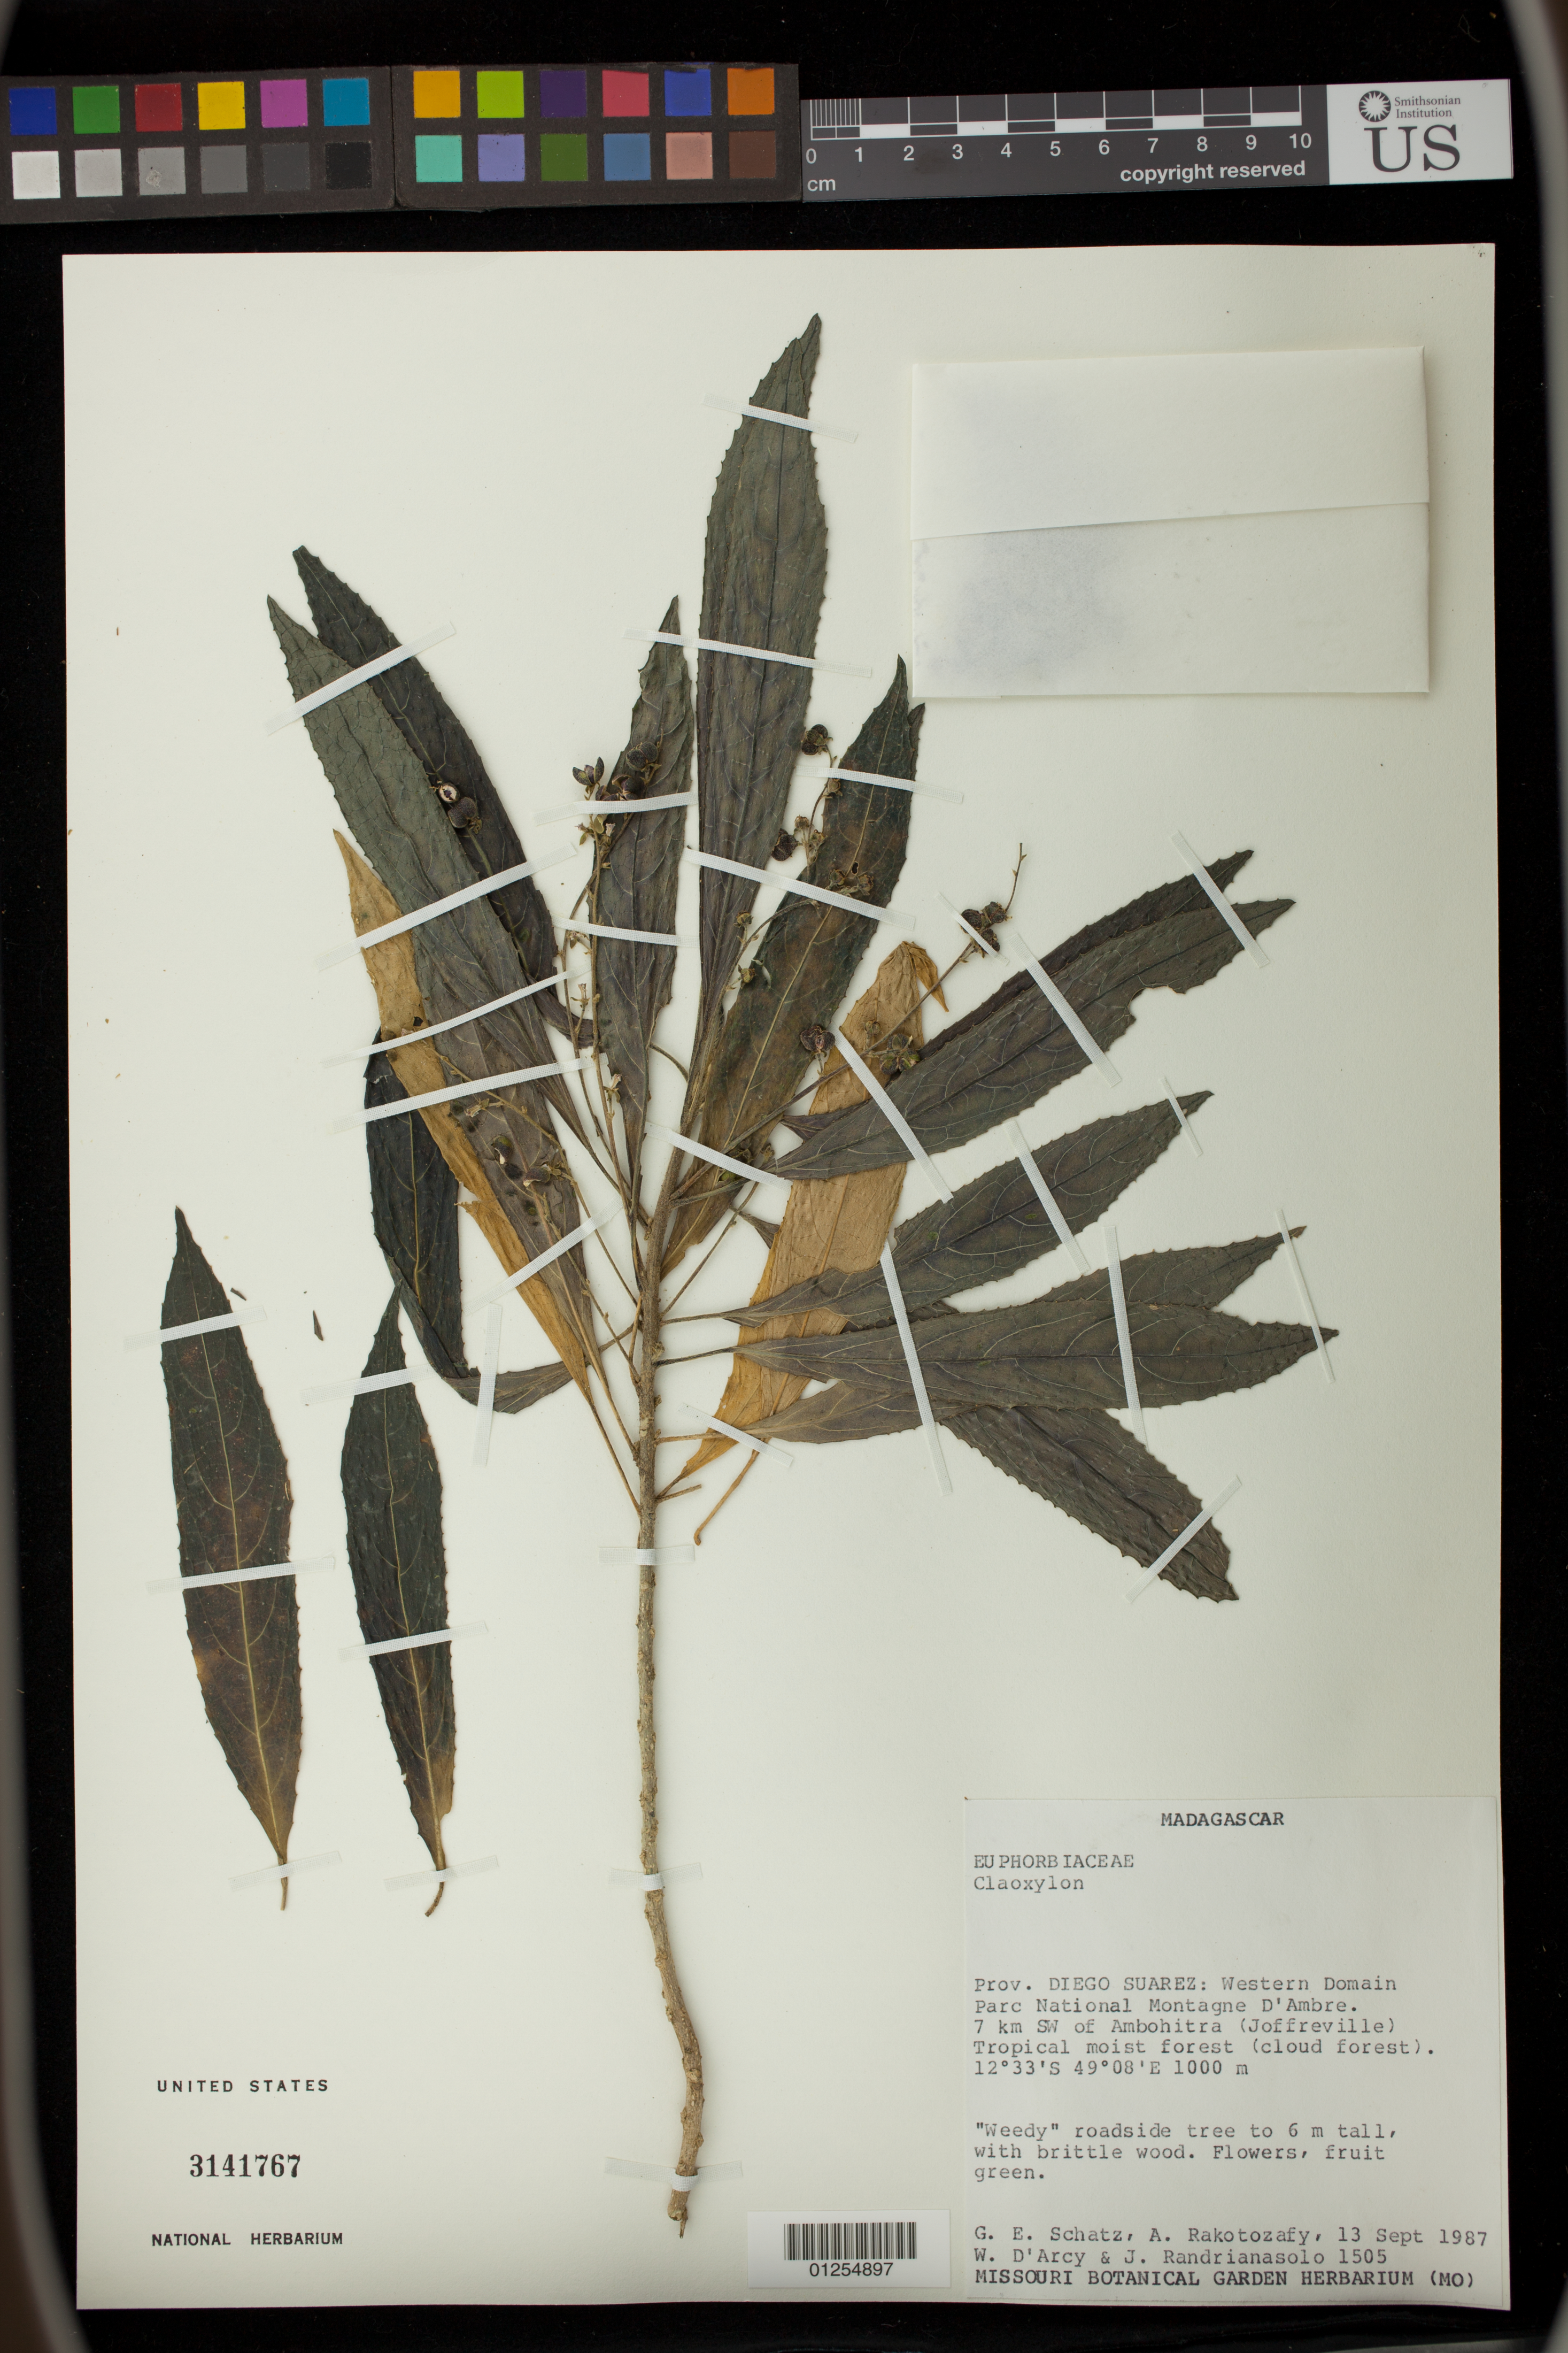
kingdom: Plantae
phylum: Tracheophyta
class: Magnoliopsida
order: Malpighiales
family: Euphorbiaceae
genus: Claoxylon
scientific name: Claoxylon sp.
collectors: G. Schatz, A. Rakotozafy, W. G. D'Arcy & J. Randrianasolo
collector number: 1505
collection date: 1987-09-13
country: Madagascar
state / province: Diana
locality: Prov. Diego Suarez: Western Domain Parc National Montagne D'Ambre. 7 km SW of Ambohitra (Joffreville). roadside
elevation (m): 1000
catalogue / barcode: US 3141767